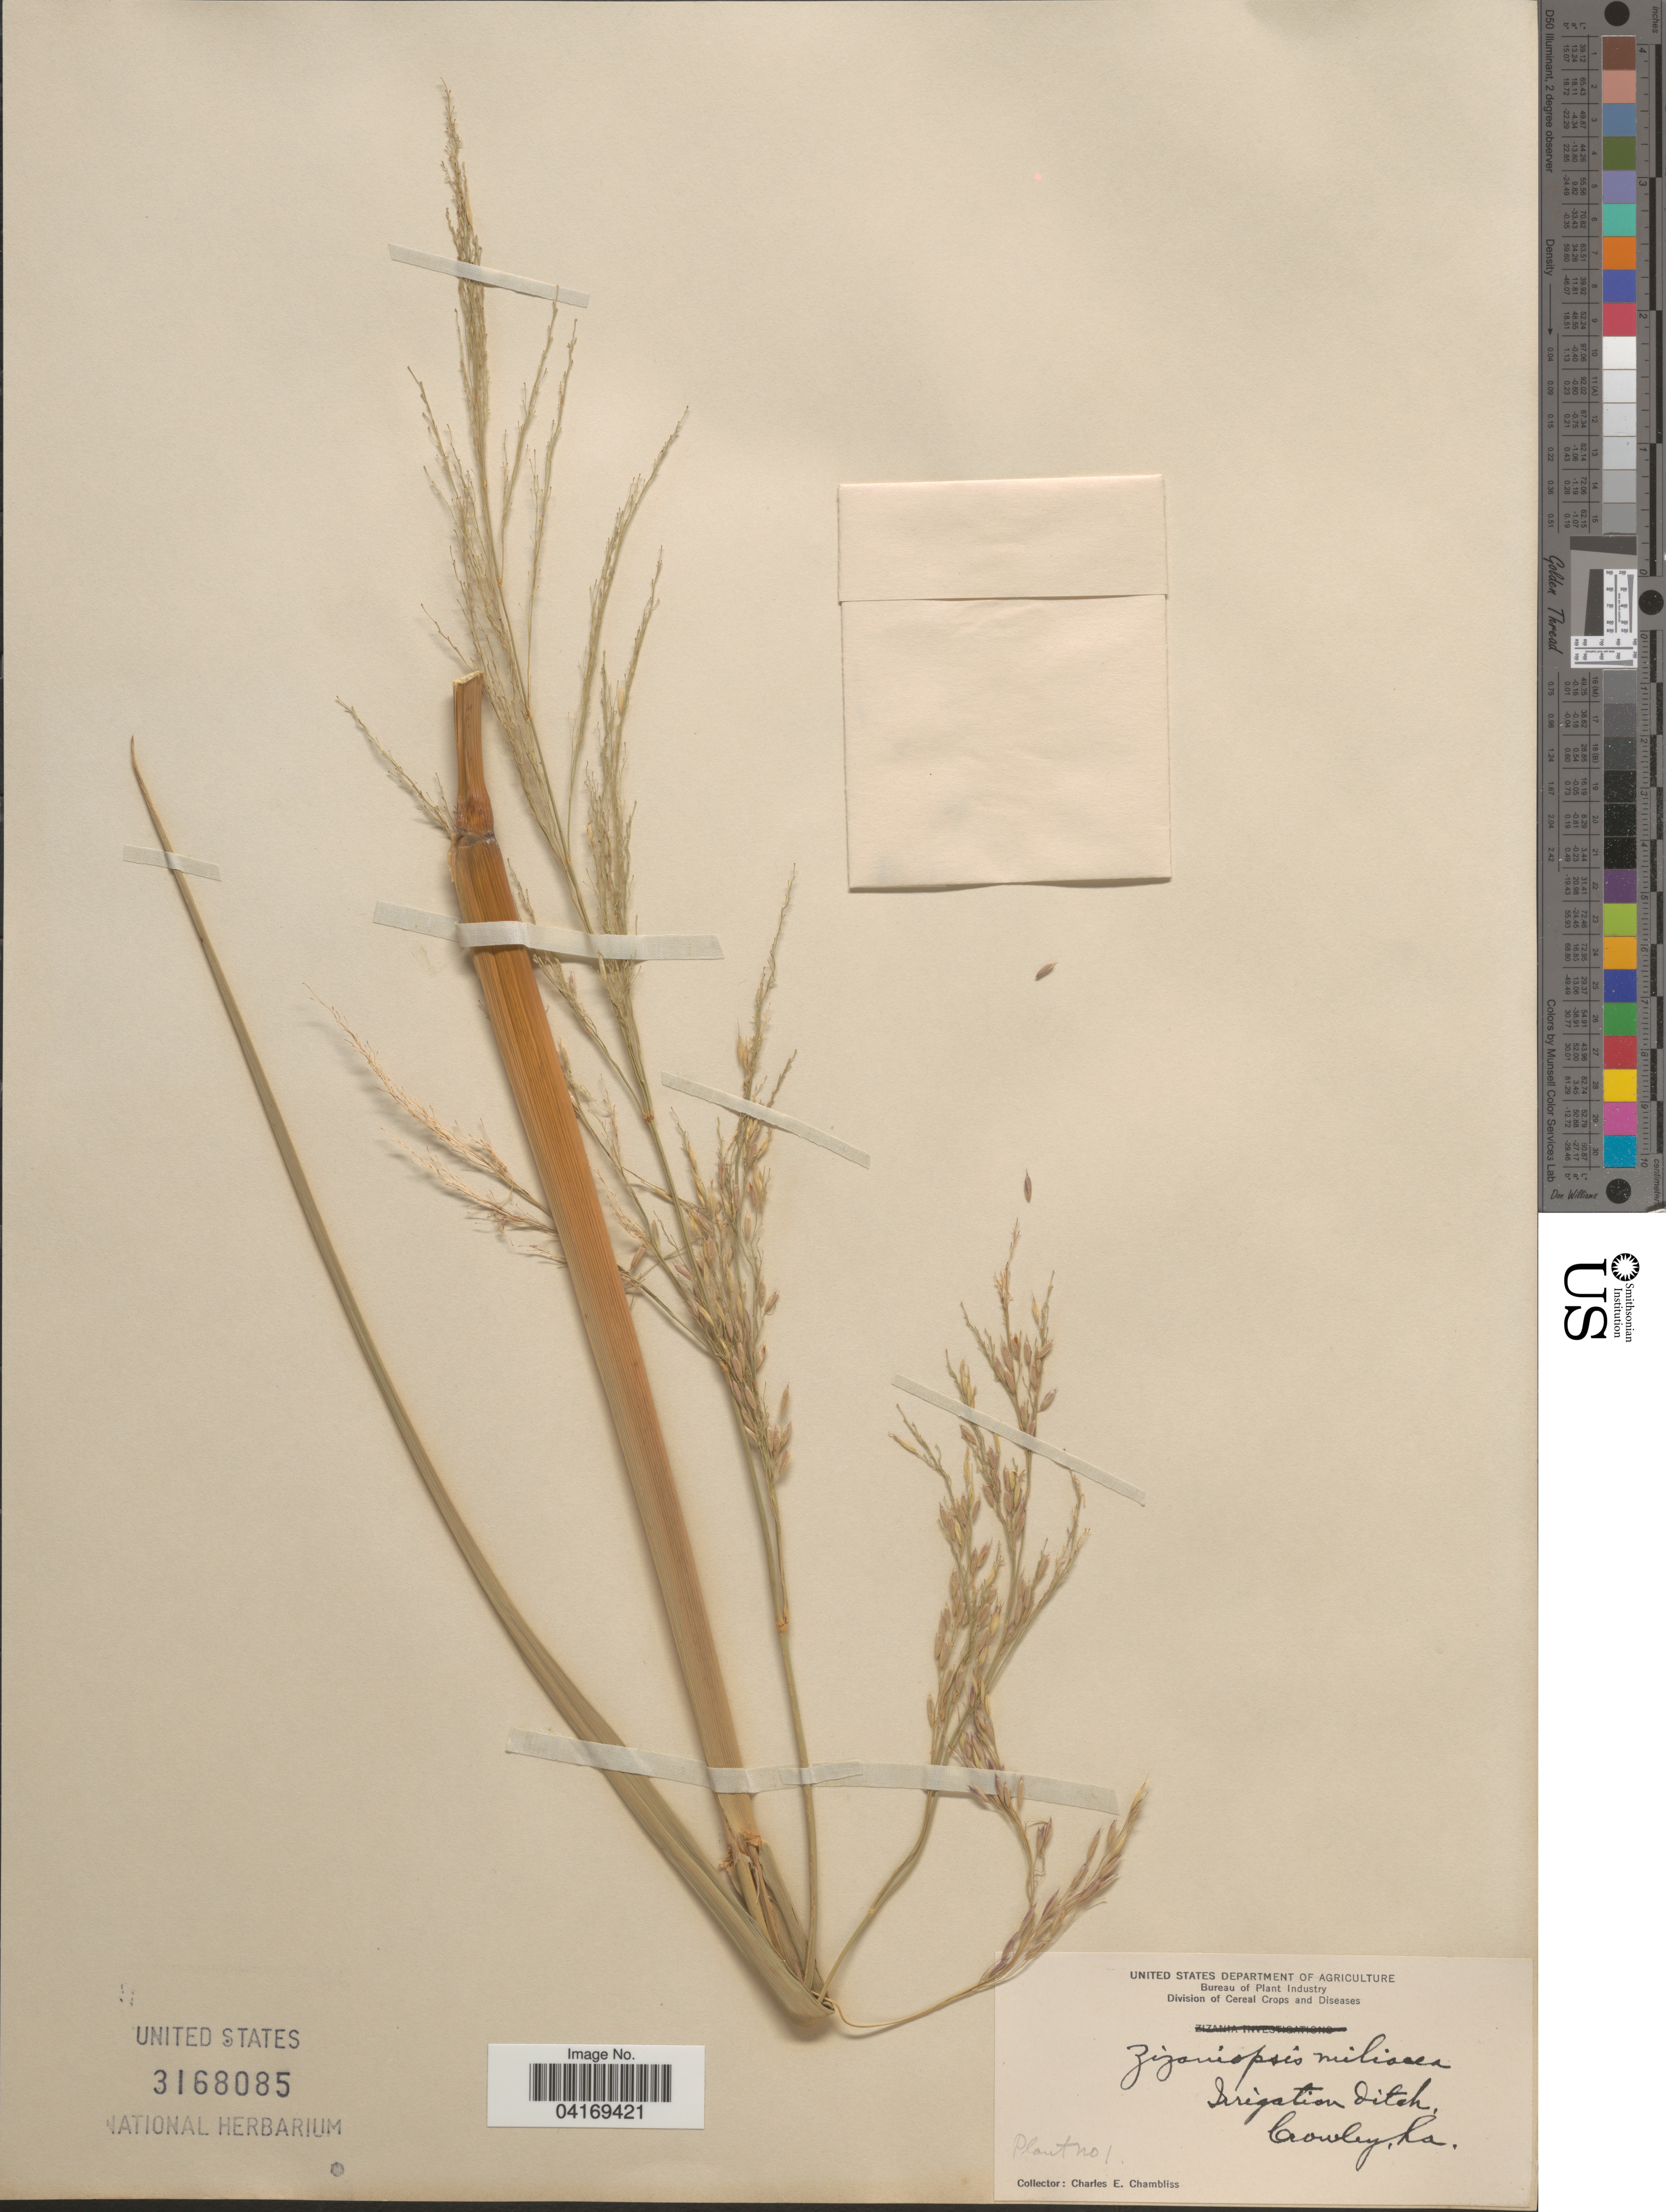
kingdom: Plantae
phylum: Tracheophyta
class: Liliopsida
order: Poales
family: Poaceae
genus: Zizaniopsis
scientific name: Zizaniopsis miliacea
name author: (Michx.) Döll & Asch.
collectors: C. Chambliss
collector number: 1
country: United States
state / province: Louisiana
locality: Irrigation ditch, Crowley.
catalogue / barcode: US 3168085